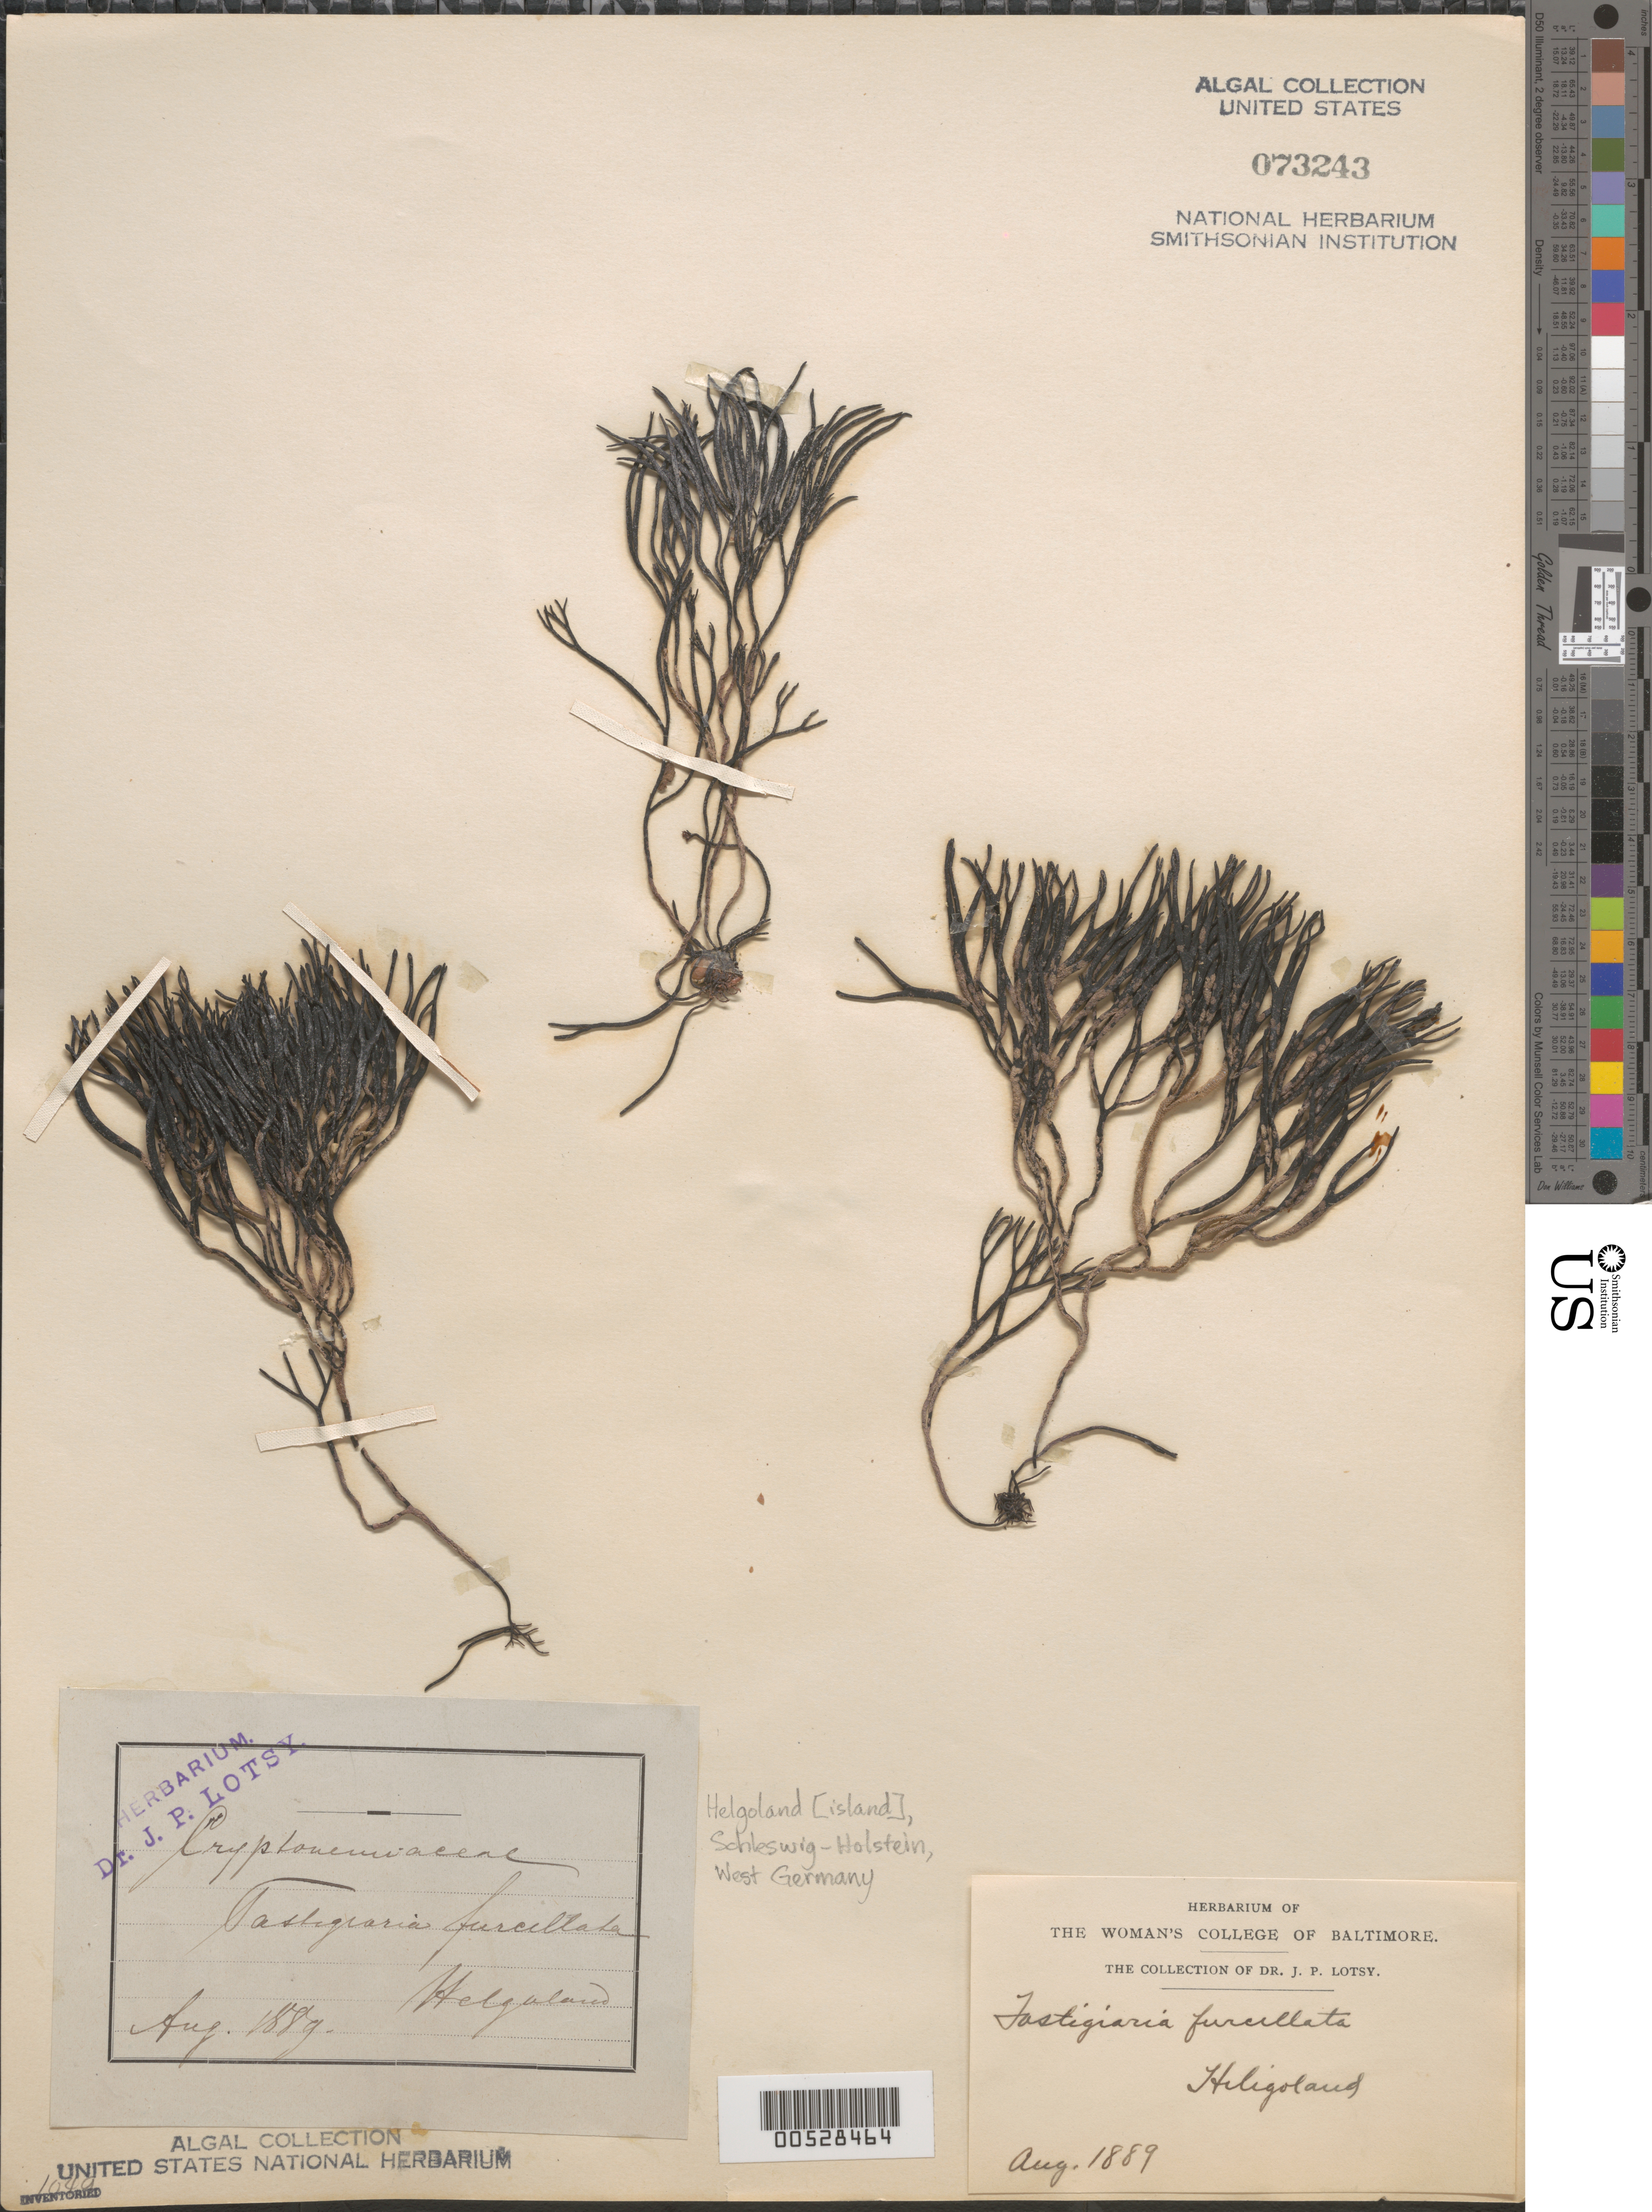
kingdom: Plantae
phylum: Rhodophyta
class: Florideophyceae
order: Gigartinales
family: Furcellariaceae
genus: Furcellaria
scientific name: Furcellaria lumbricalis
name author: (Hudson) J.V.Lamouroux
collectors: J. Lotsy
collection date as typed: Aug 1889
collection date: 1889-08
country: Germany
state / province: Schleswig-Holstein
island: Helgoland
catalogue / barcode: US 73243